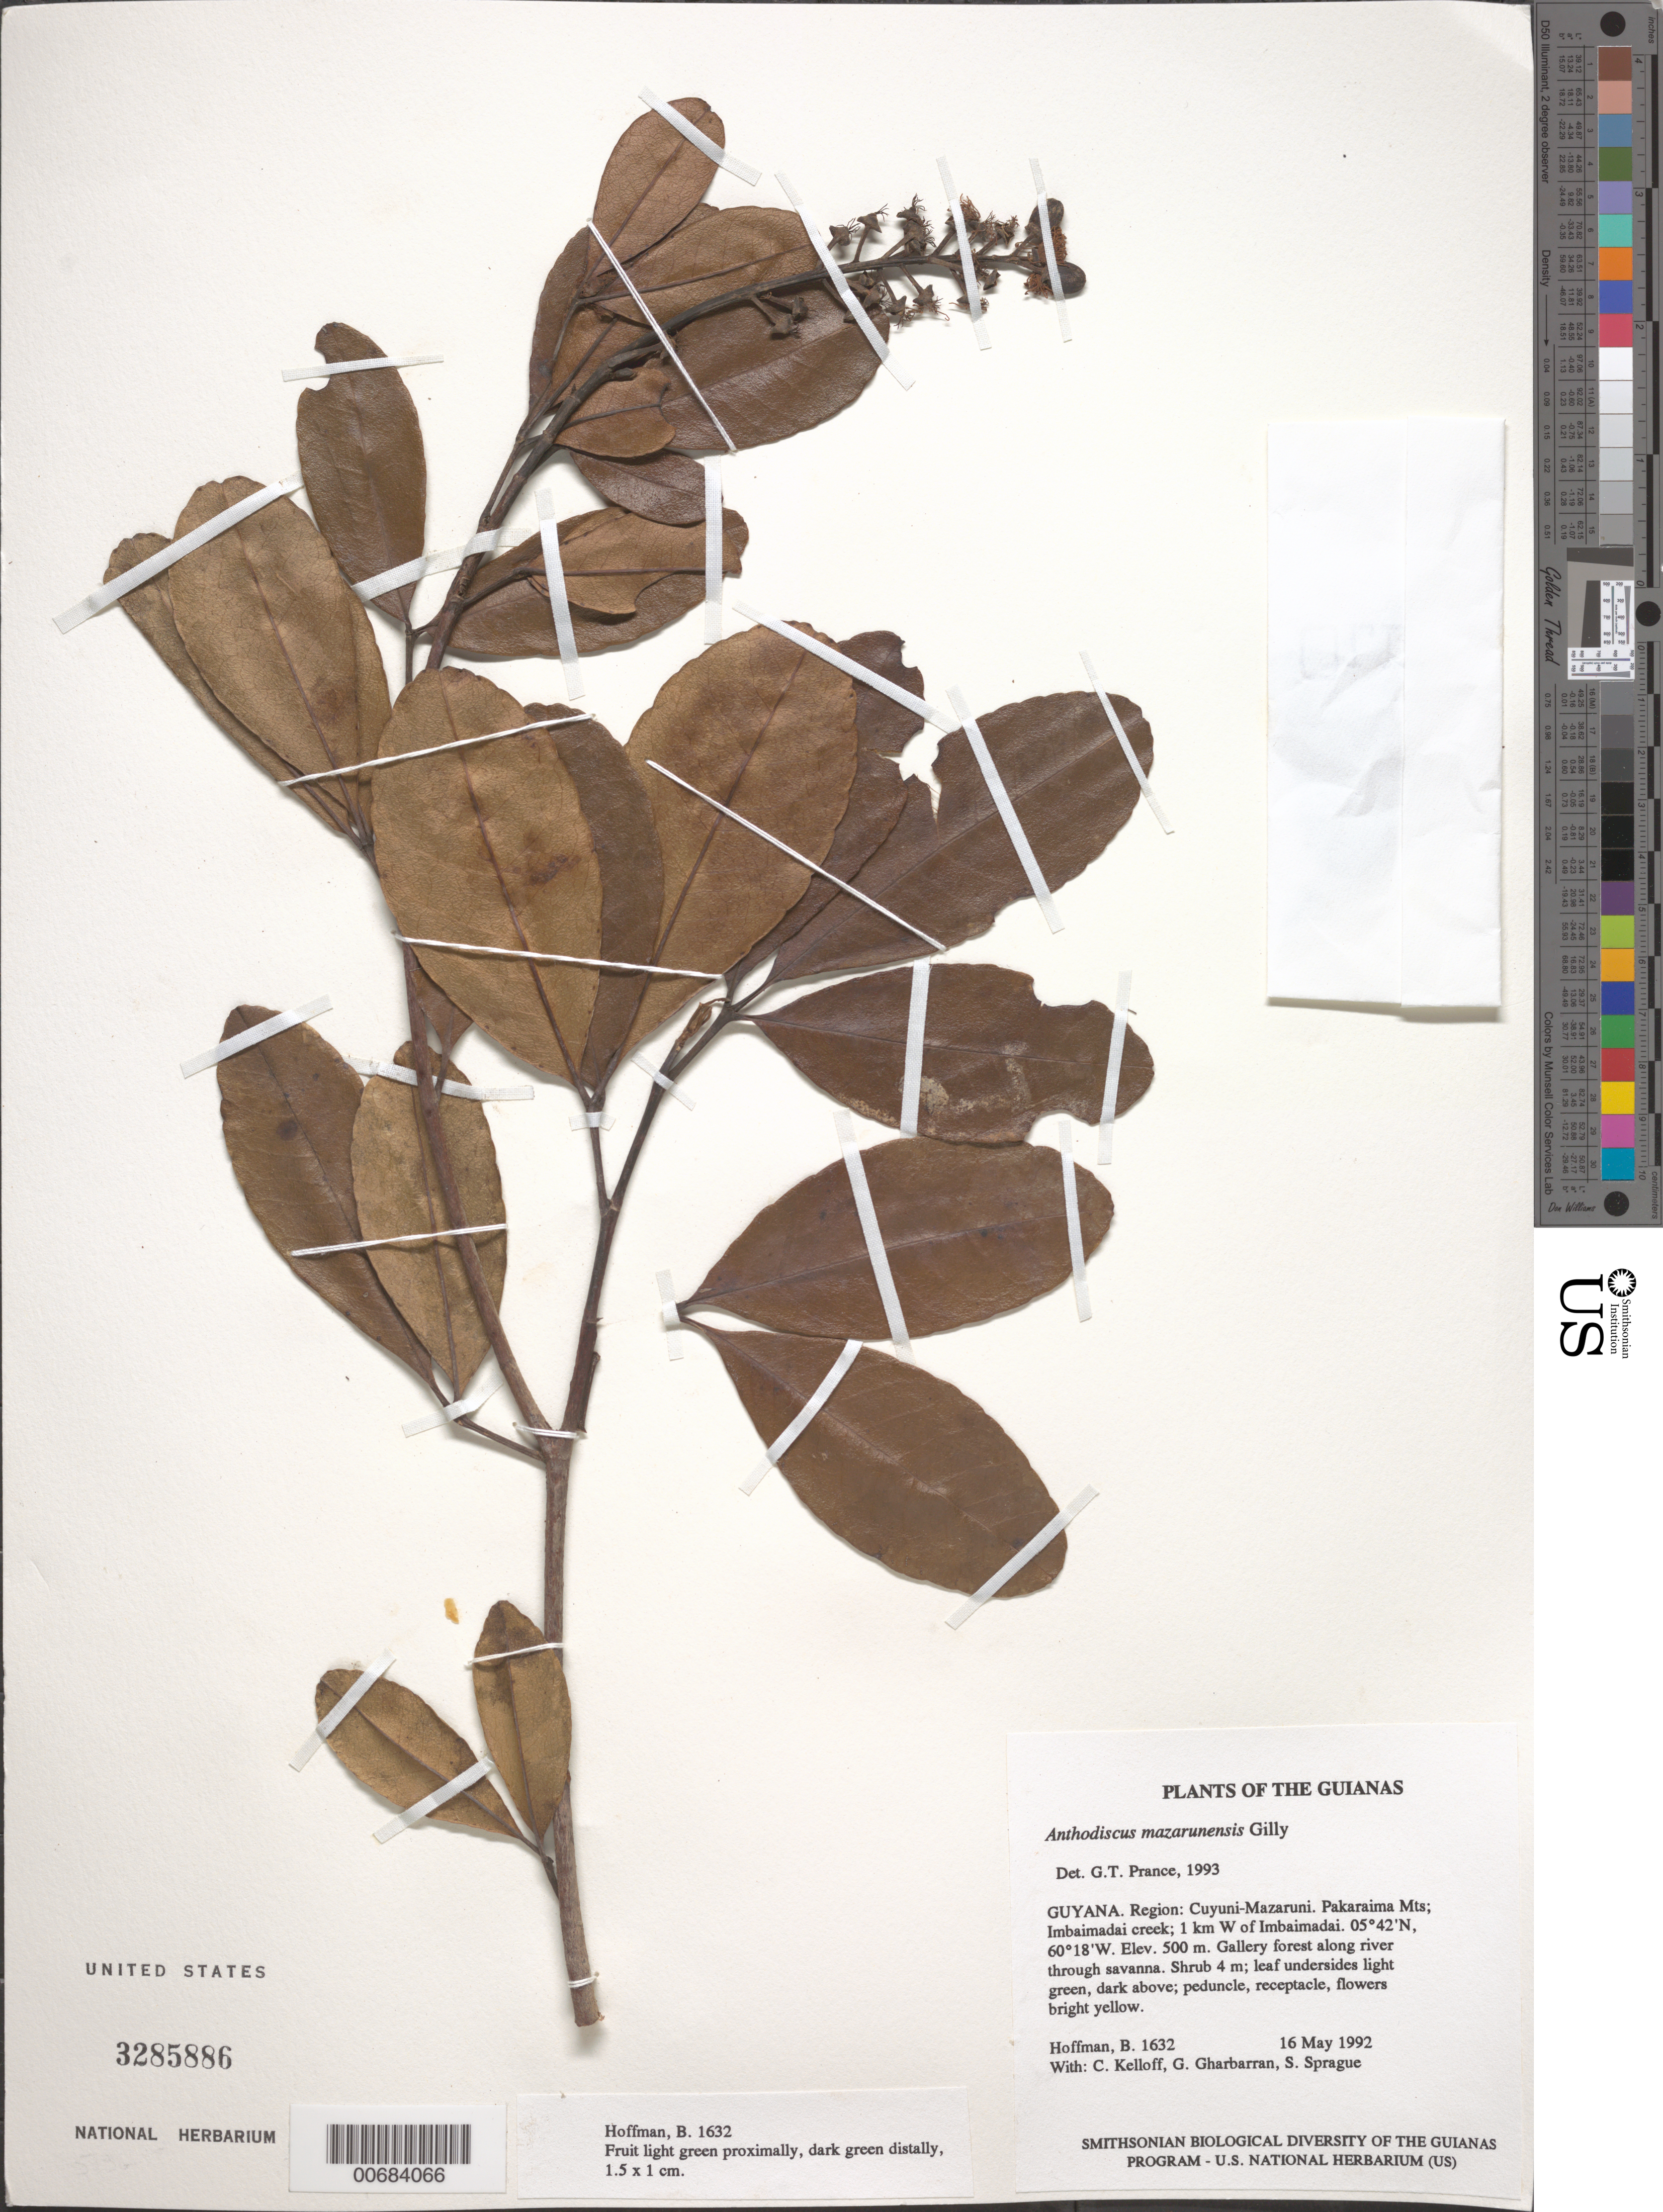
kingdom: Plantae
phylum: Tracheophyta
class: Magnoliopsida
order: Malpighiales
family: Caryocaraceae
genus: Anthodiscus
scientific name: Anthodiscus mazarunensis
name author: Gilly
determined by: Prance, G. T.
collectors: B. Hoffman, C. L. Kelloff, G. Gharbarran & S. Sprague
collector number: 1632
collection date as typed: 16 May 1992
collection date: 1992-05-16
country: Guyana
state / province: Cuyuni-Mazaruni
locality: Pakaraima Mts; Imbaimadai Creek; 1 km W of Imbaimadai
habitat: Gallery forest along river through savanna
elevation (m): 500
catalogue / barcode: US 3285886